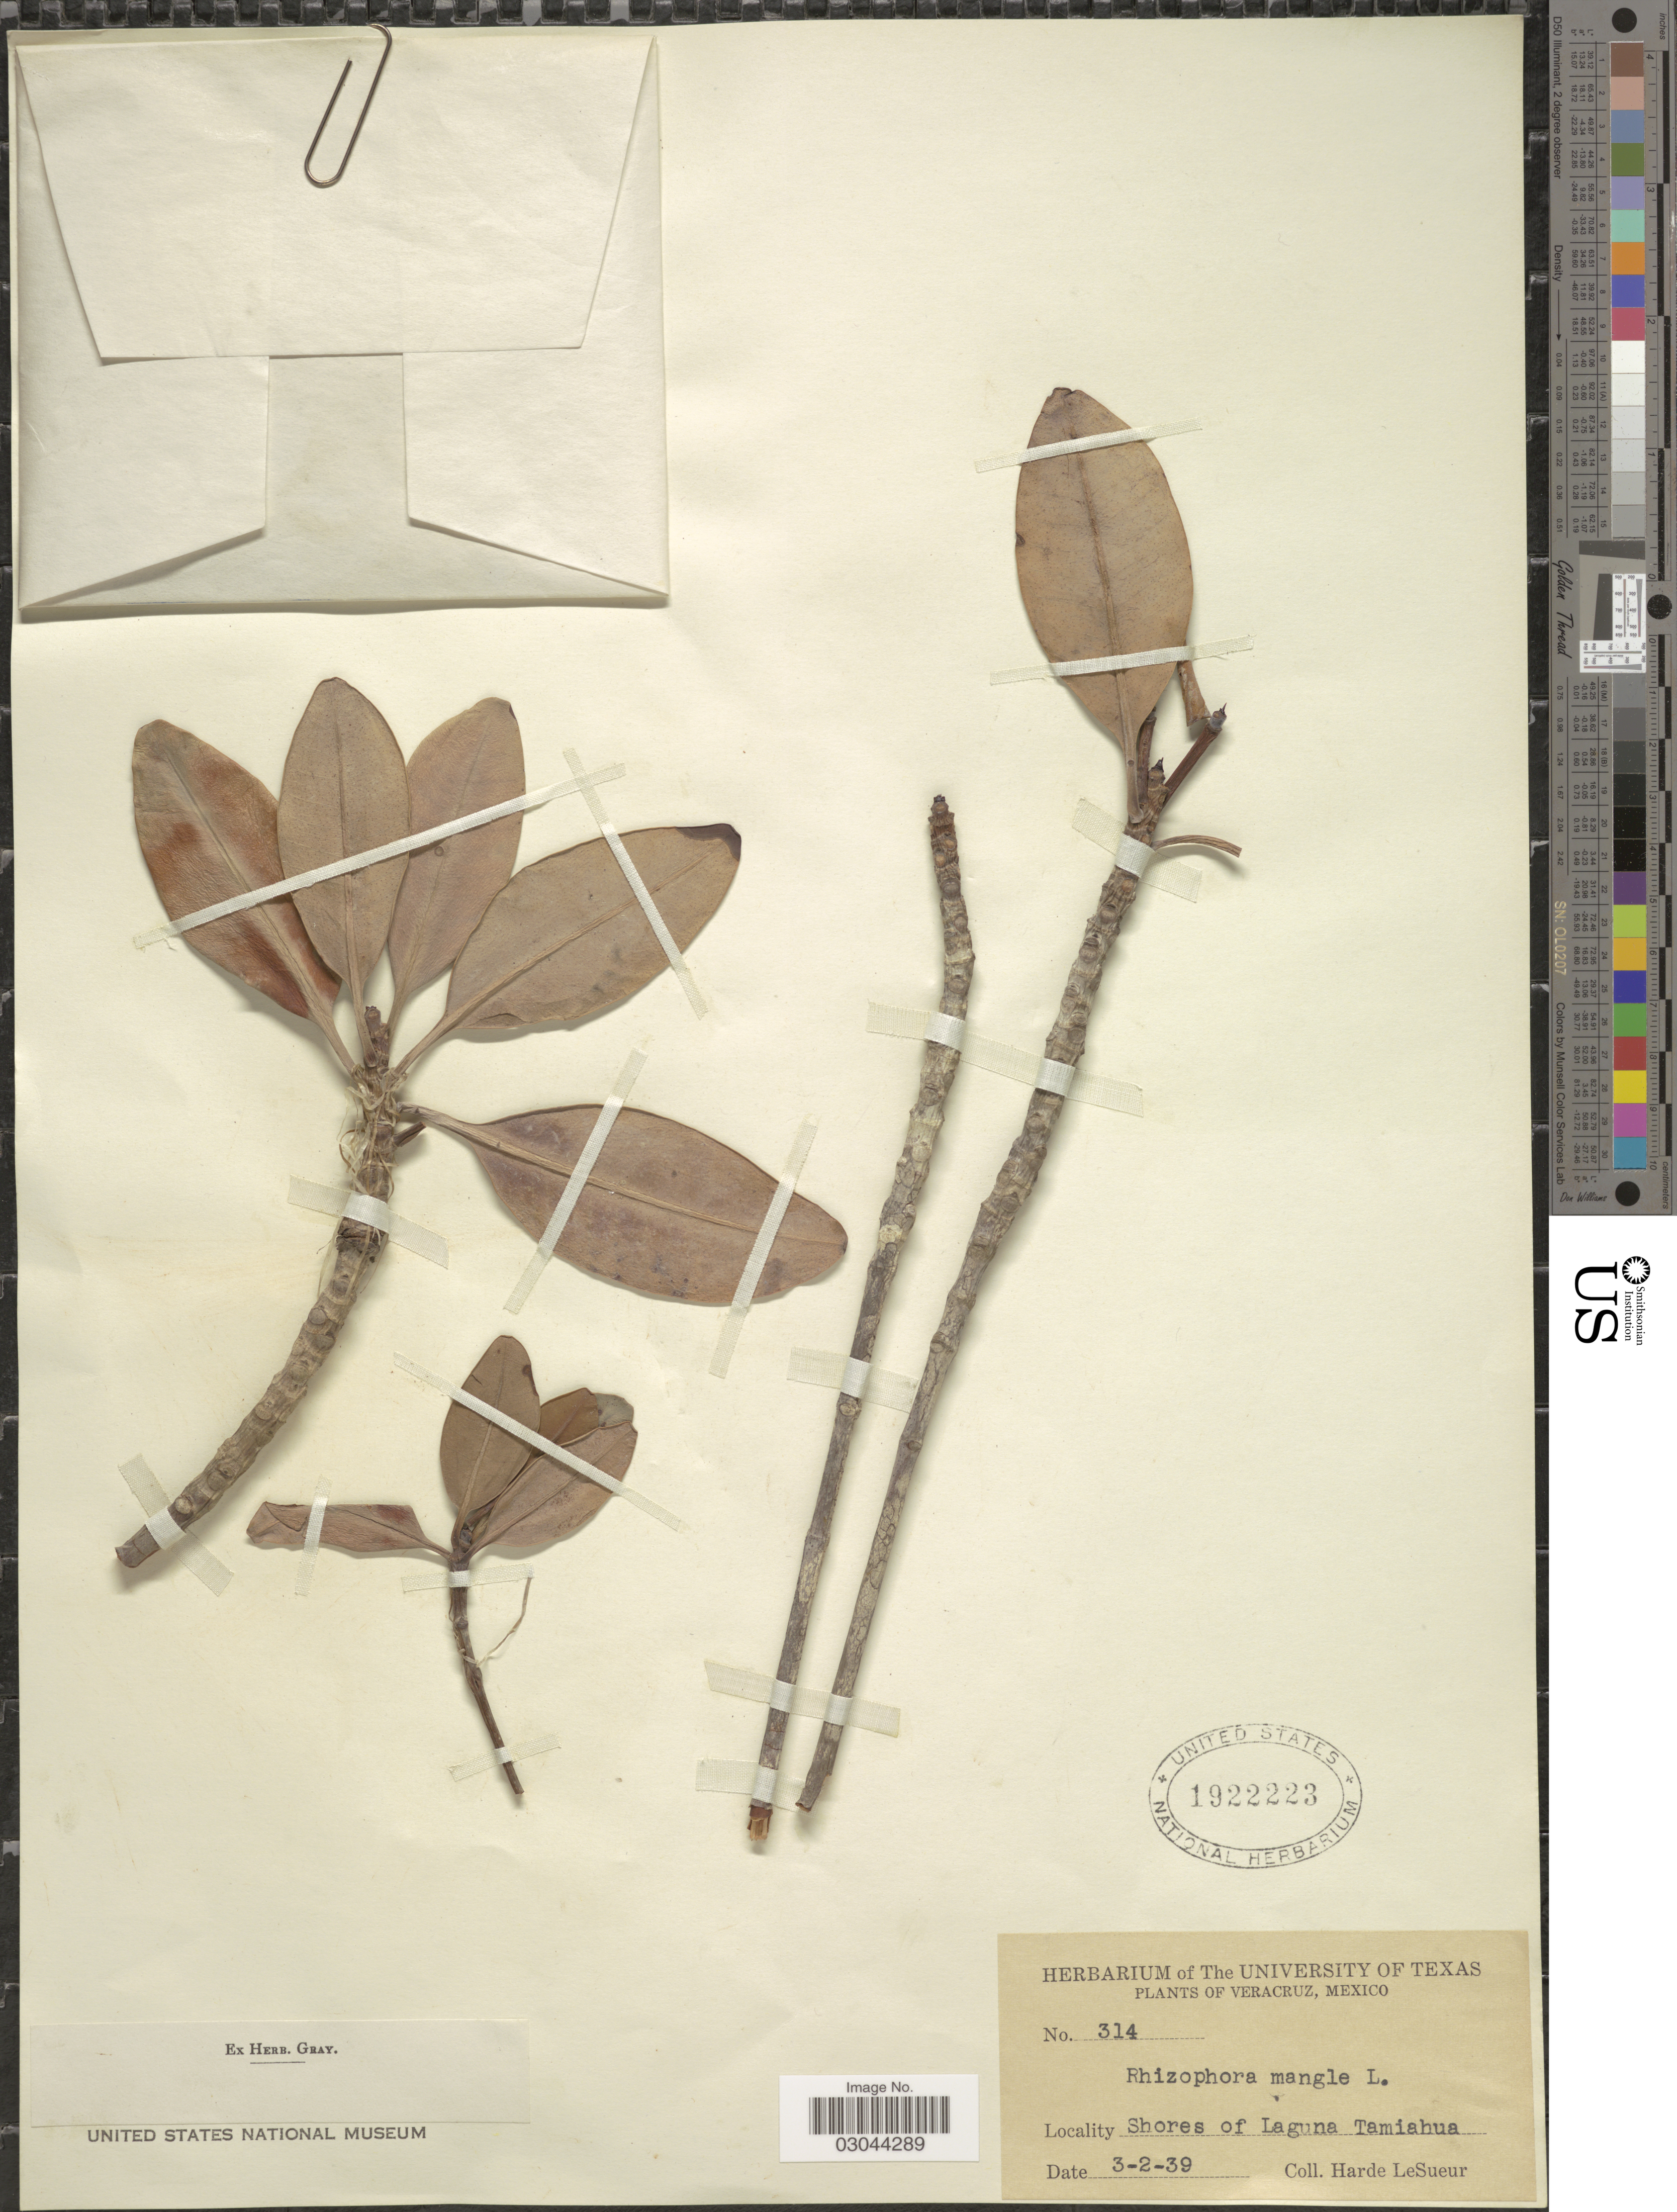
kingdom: Plantae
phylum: Tracheophyta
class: Magnoliopsida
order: Malpighiales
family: Rhizophoraceae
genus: Rhizophora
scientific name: Rhizophora mangle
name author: L.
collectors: H. LeSueur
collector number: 314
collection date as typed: Transcribed d/m/y: 3/2/39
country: Mexico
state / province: Veracruz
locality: Veracruz. Shores of Laguna Tamiahua.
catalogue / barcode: US 1922223